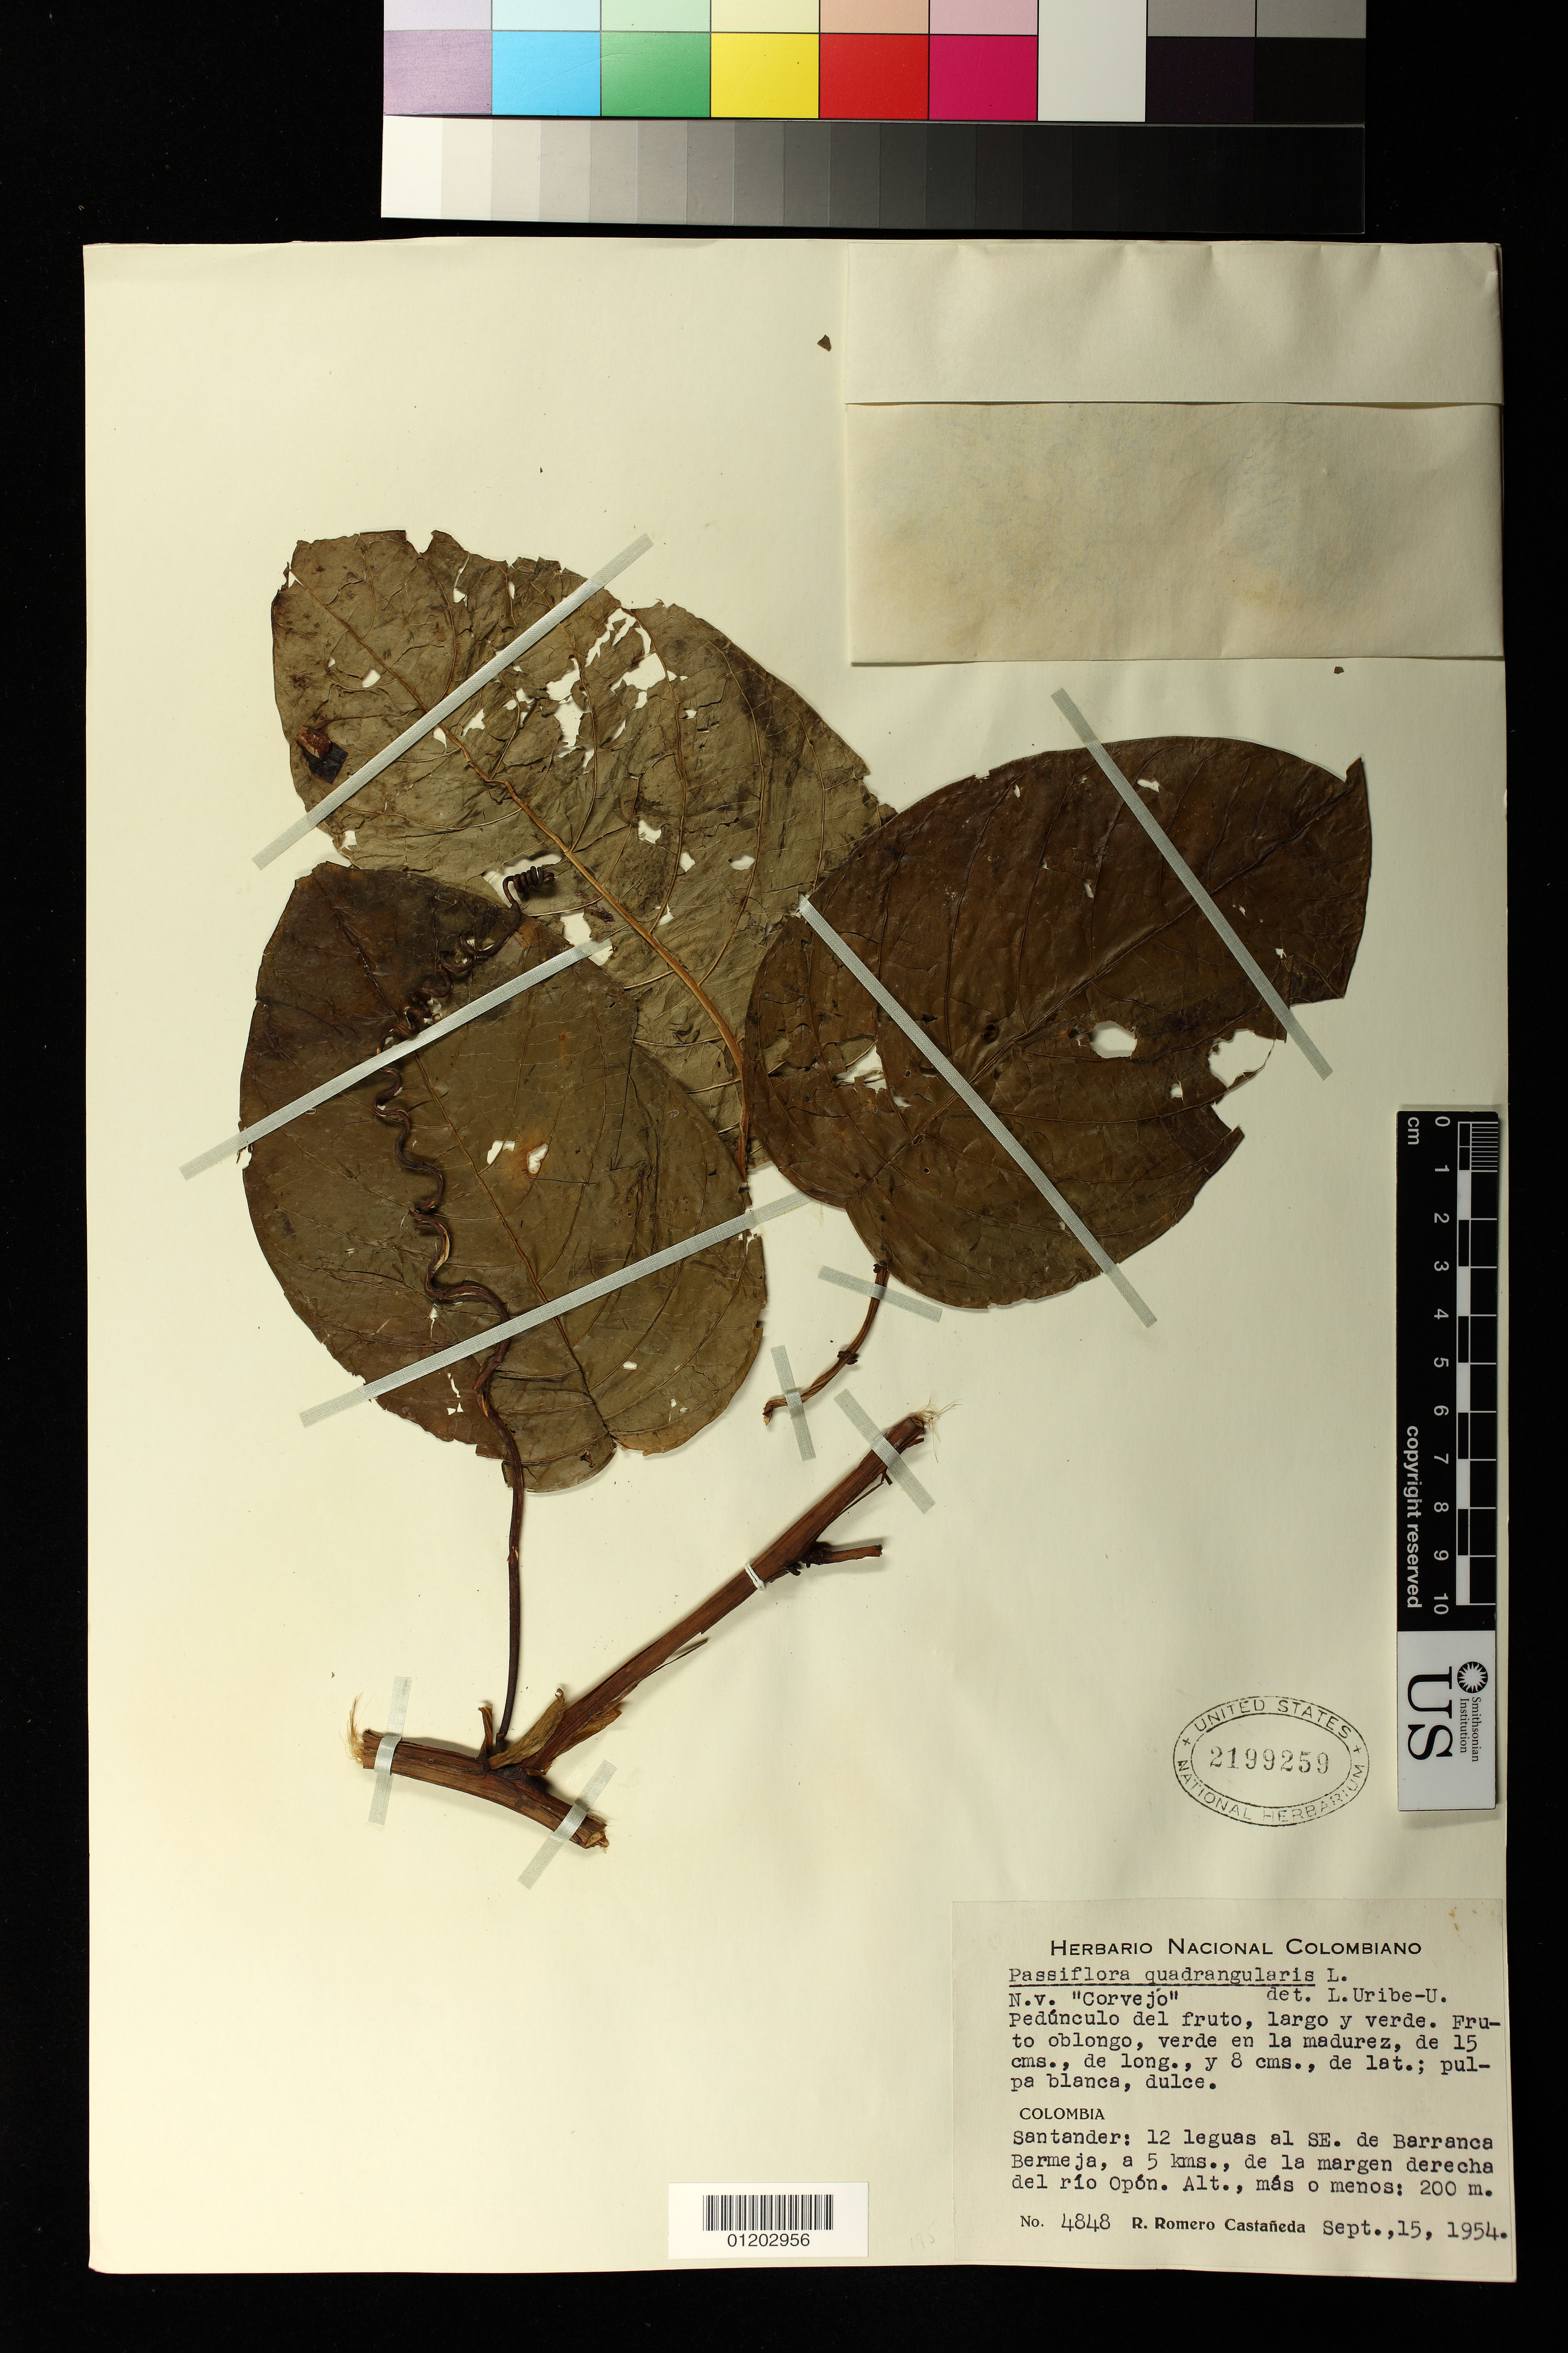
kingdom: Plantae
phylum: Tracheophyta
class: Magnoliopsida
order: Malpighiales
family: Passifloraceae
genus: Passiflora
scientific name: Passiflora quadrangularis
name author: L.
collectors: R. Romero Castañeda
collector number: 4848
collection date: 1954-09-15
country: Colombia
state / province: Santander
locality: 12 leguas al SE. de Barranca Bermeja, a 5 kms., de la margen derecha del rio Opon.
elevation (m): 200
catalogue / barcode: US 2199259